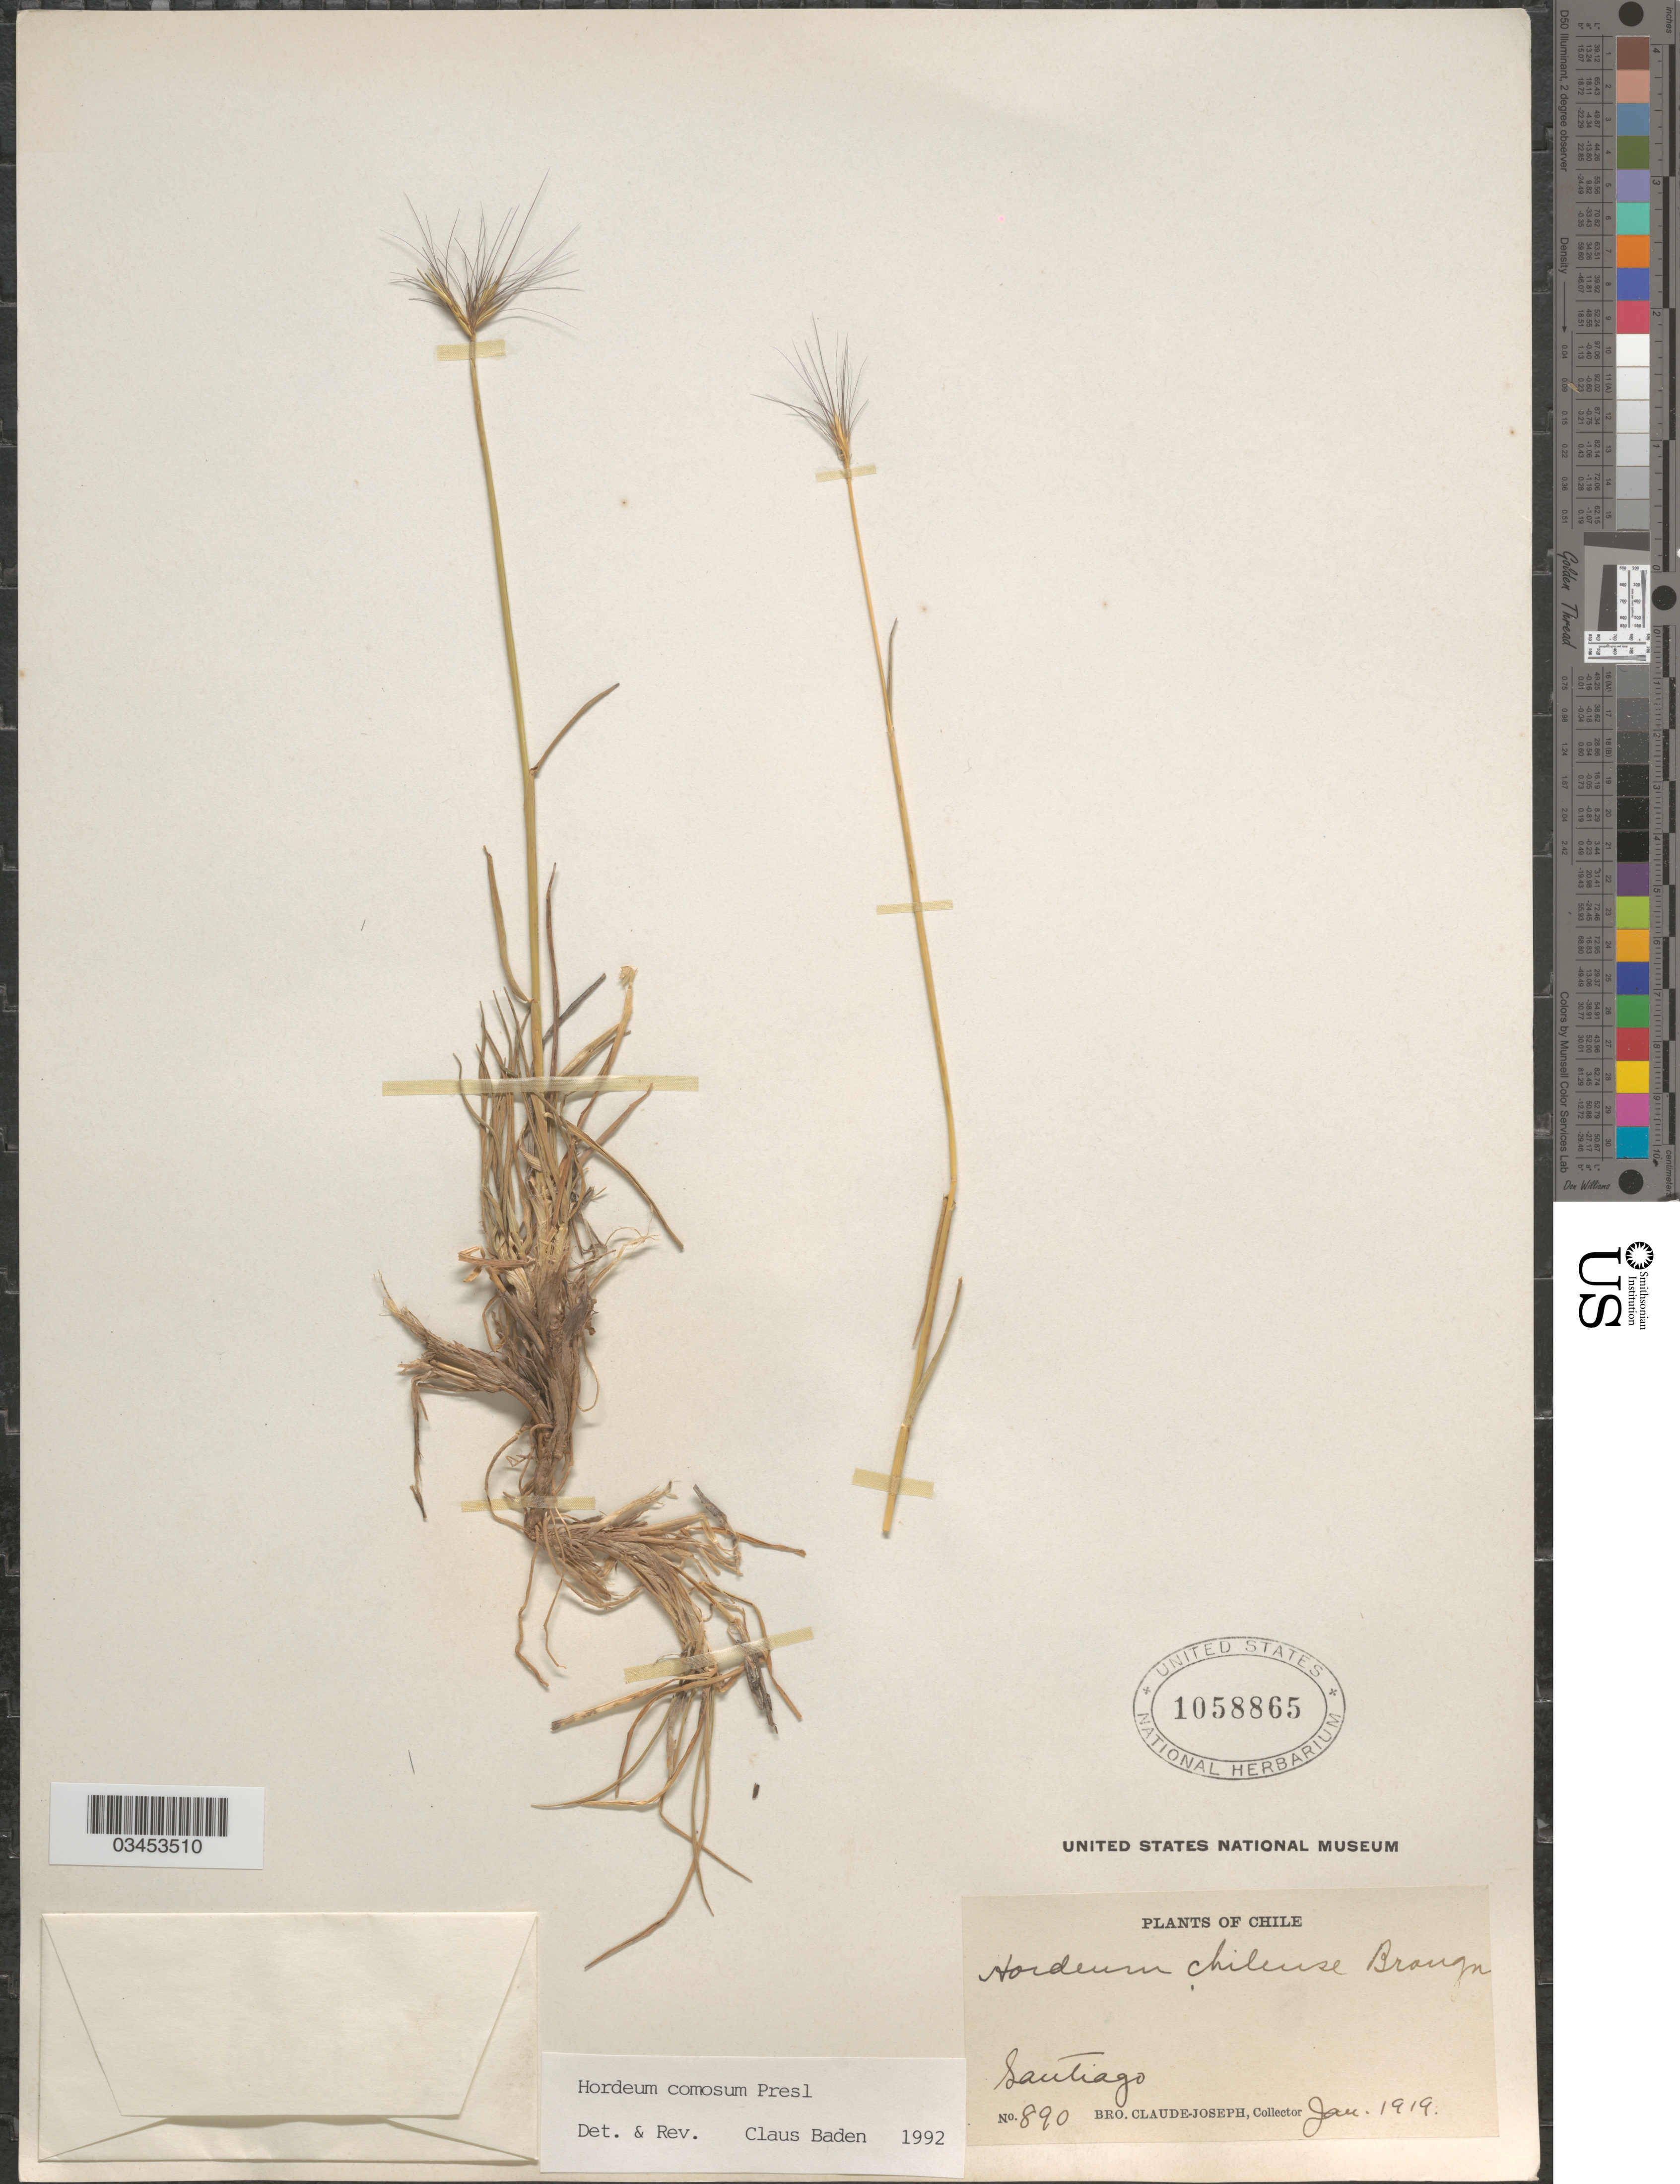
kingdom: Plantae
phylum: Tracheophyta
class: Liliopsida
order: Poales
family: Poaceae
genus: Hordeum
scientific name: Hordeum comosum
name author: J. Presl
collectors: Bro. Claude-Joseph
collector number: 890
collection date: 1919-01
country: Chile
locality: Santiago.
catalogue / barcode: US 1058865